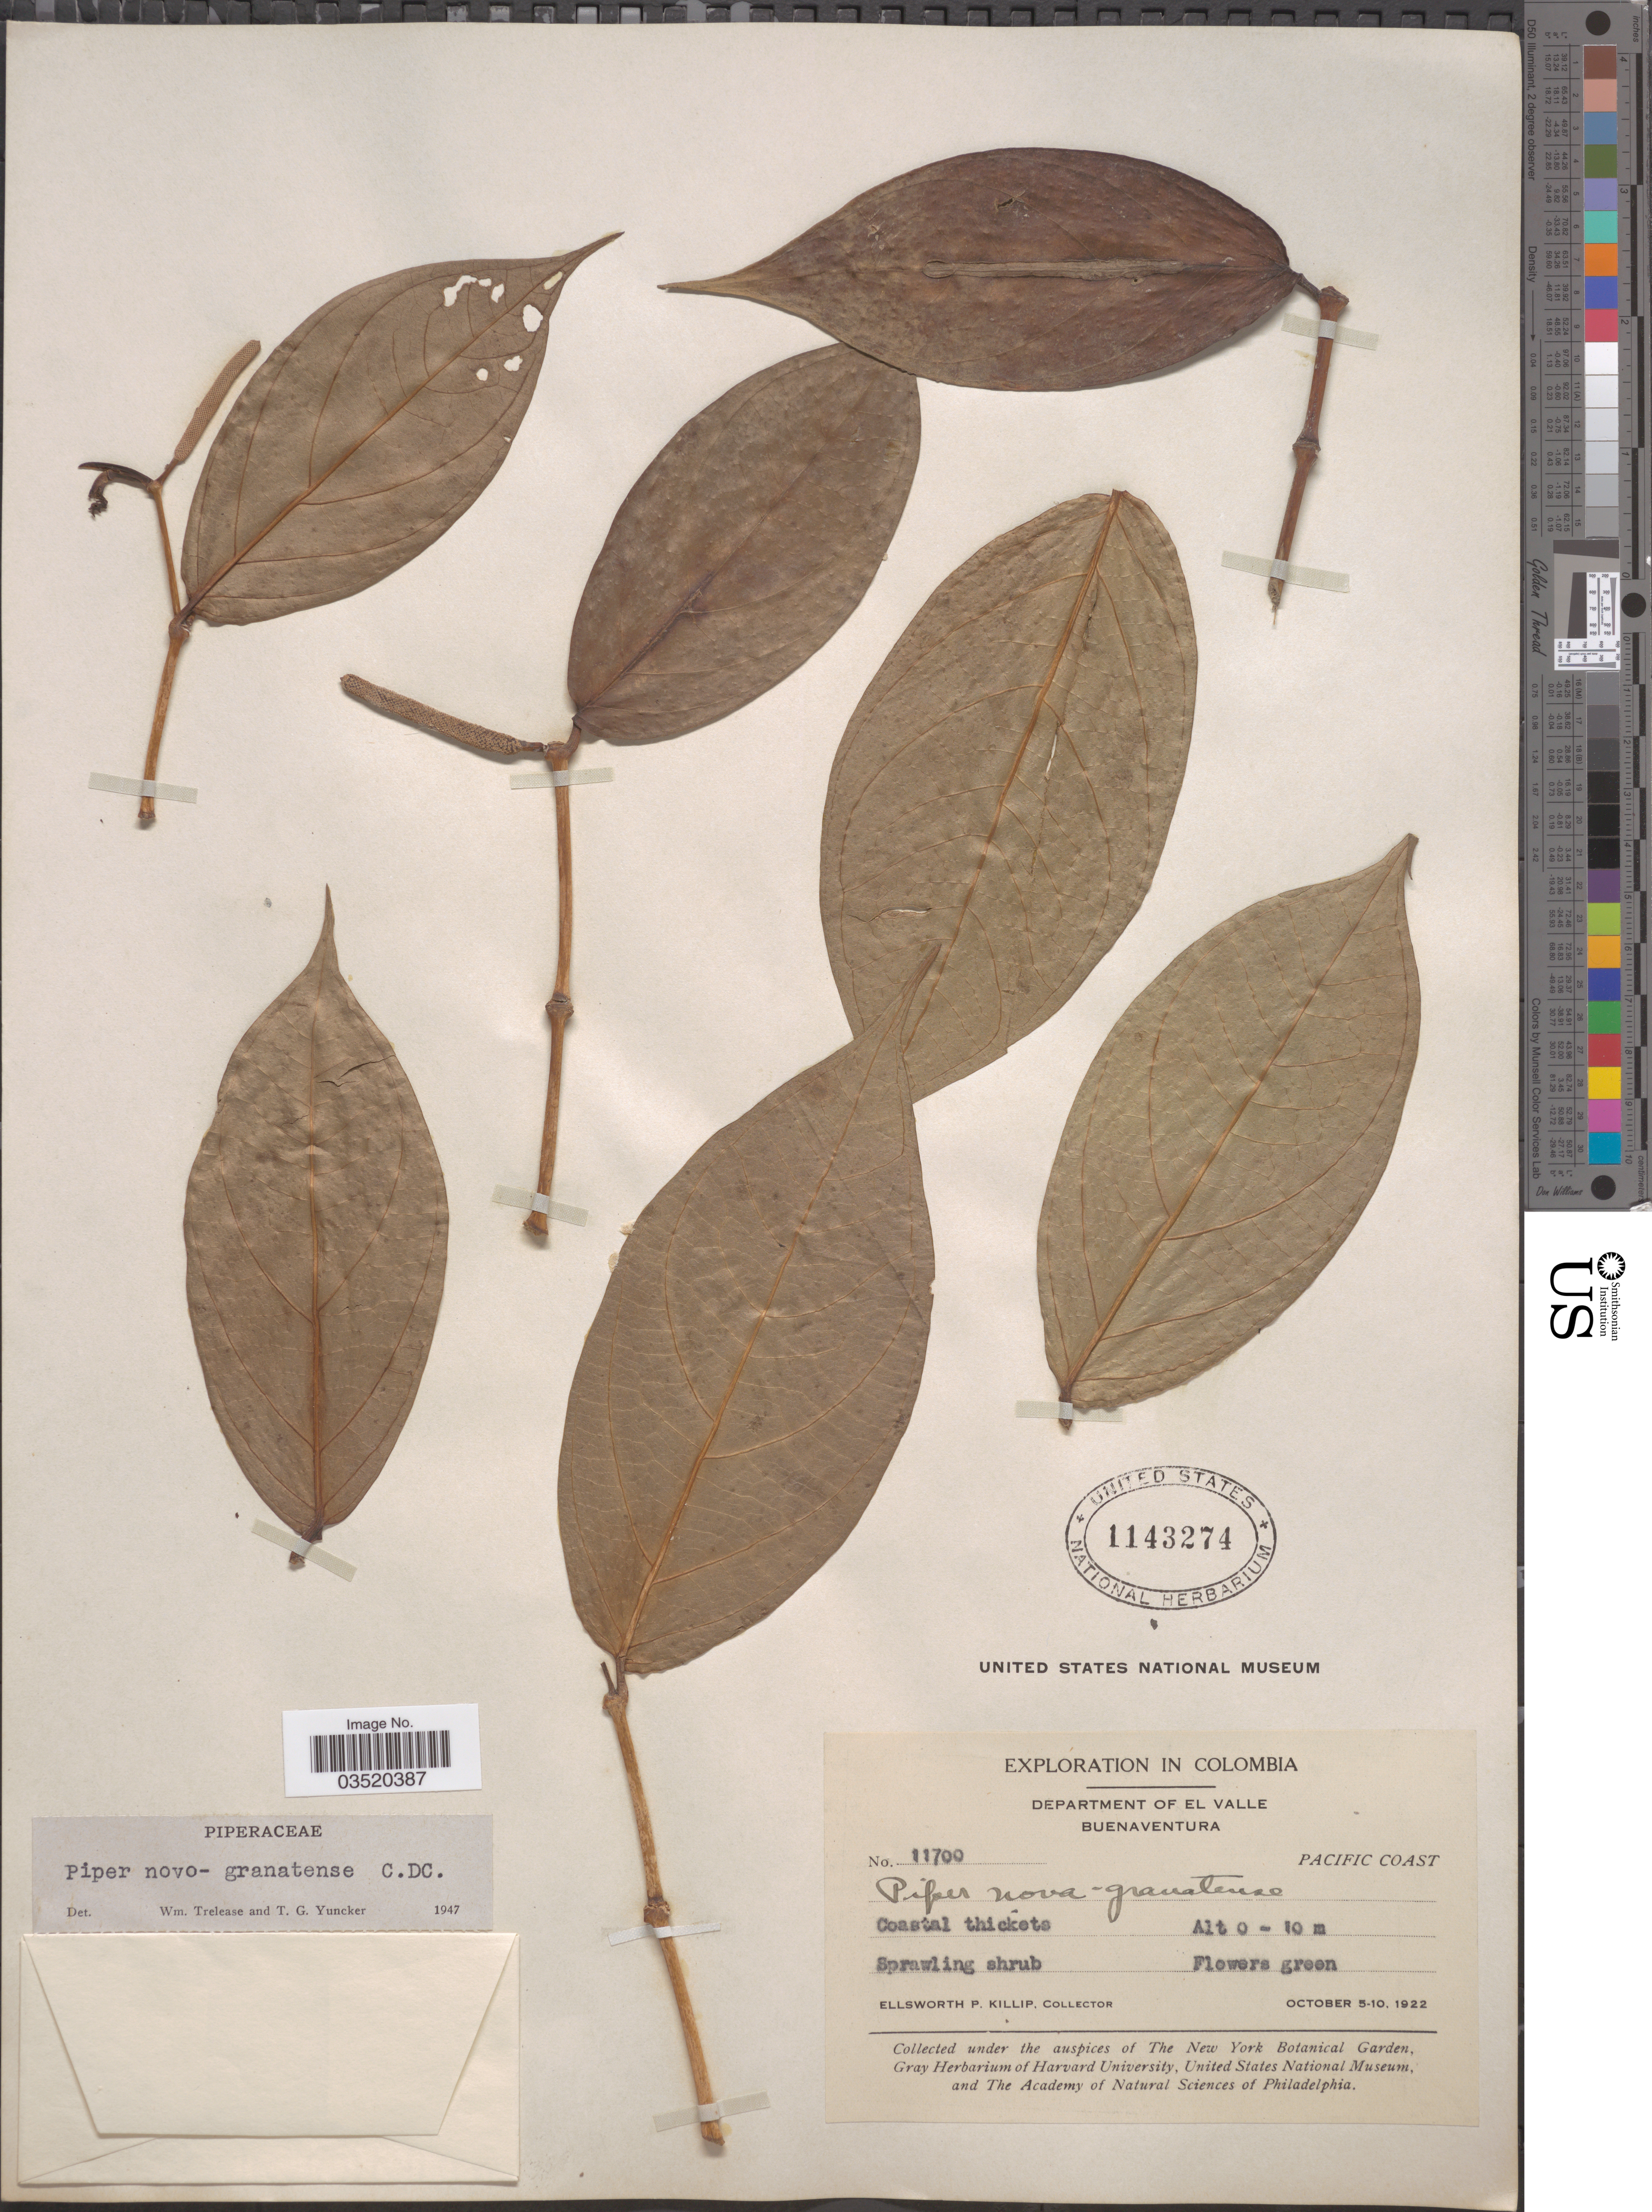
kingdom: Plantae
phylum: Tracheophyta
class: Magnoliopsida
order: Piperales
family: Piperaceae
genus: Piper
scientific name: Piper novo-granatense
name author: C. DC.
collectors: E. P. Killip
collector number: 11700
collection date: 1922-10-05/1922-10-10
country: Colombia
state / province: Valle del Cauca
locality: Department of El Valle. Buenaventura. Pacific Coast.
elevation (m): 0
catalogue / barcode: US 1143274